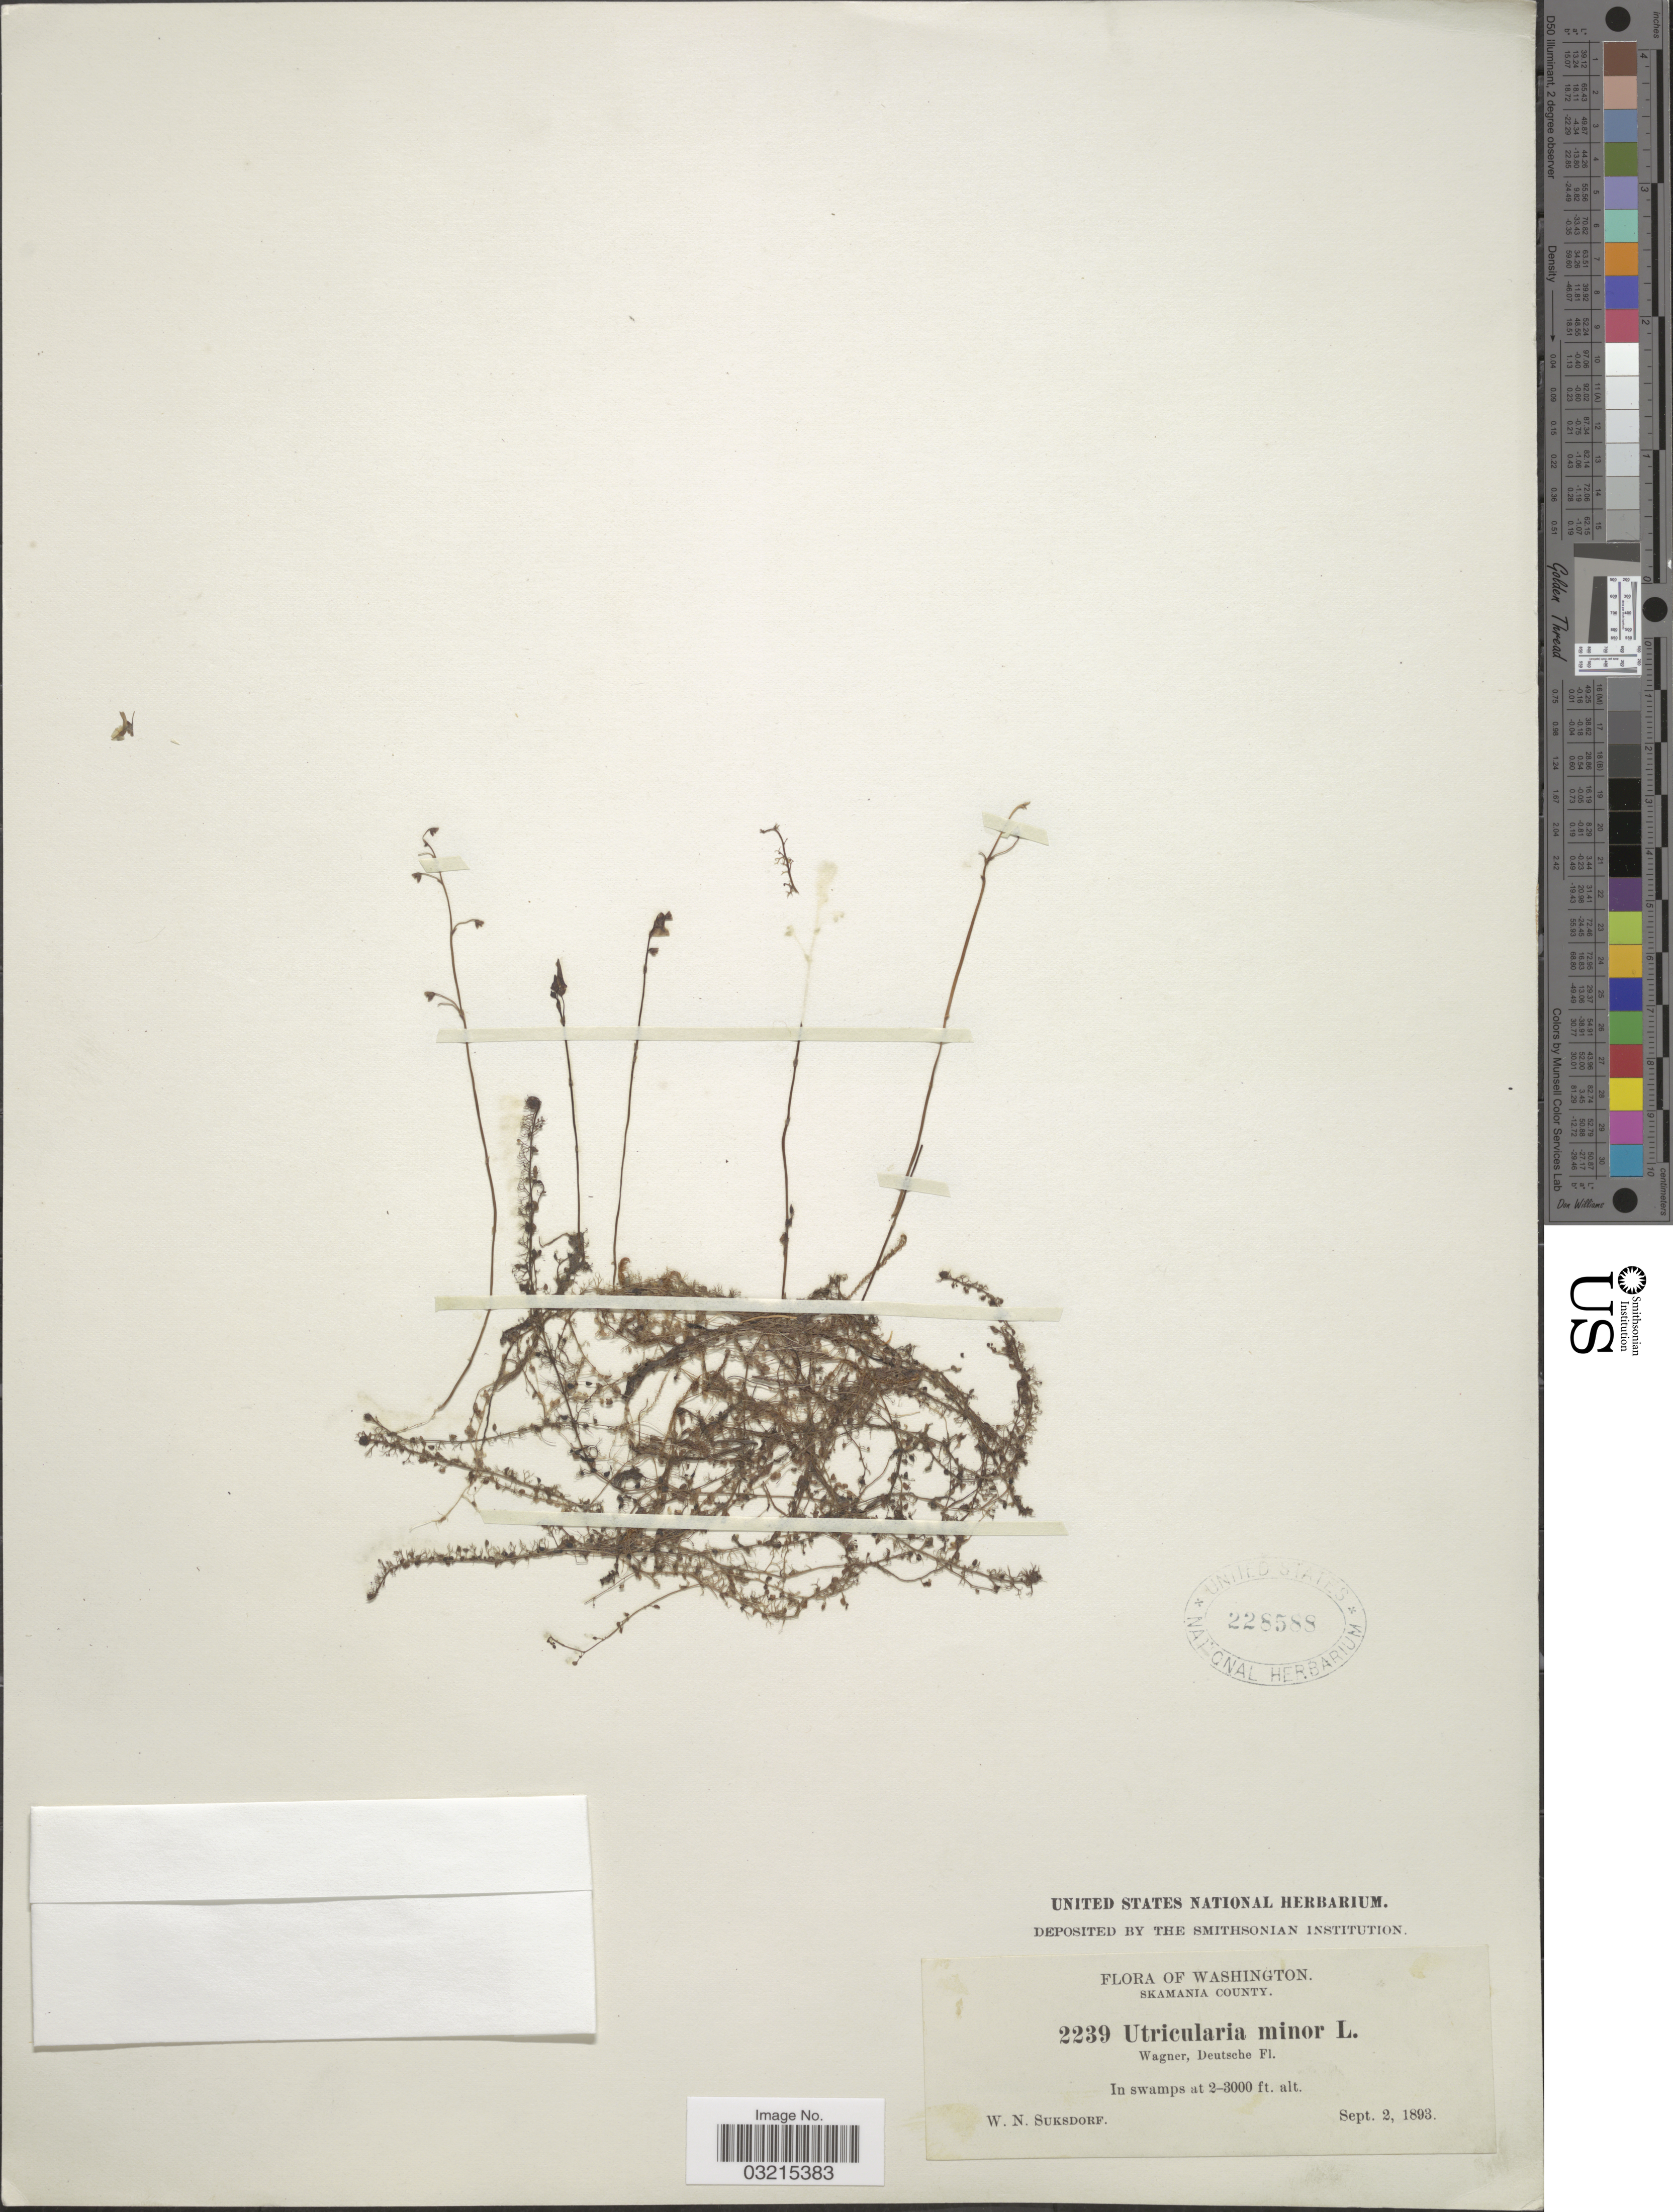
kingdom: Plantae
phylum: Tracheophyta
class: Magnoliopsida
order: Lamiales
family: Lentibulariaceae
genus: Utricularia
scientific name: Utricularia minor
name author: L.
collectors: W. N. Suksdorf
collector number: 2239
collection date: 1893-09-02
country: United States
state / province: Washington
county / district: Skamania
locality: Skamania County. In swamps.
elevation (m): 610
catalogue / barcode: US 228588